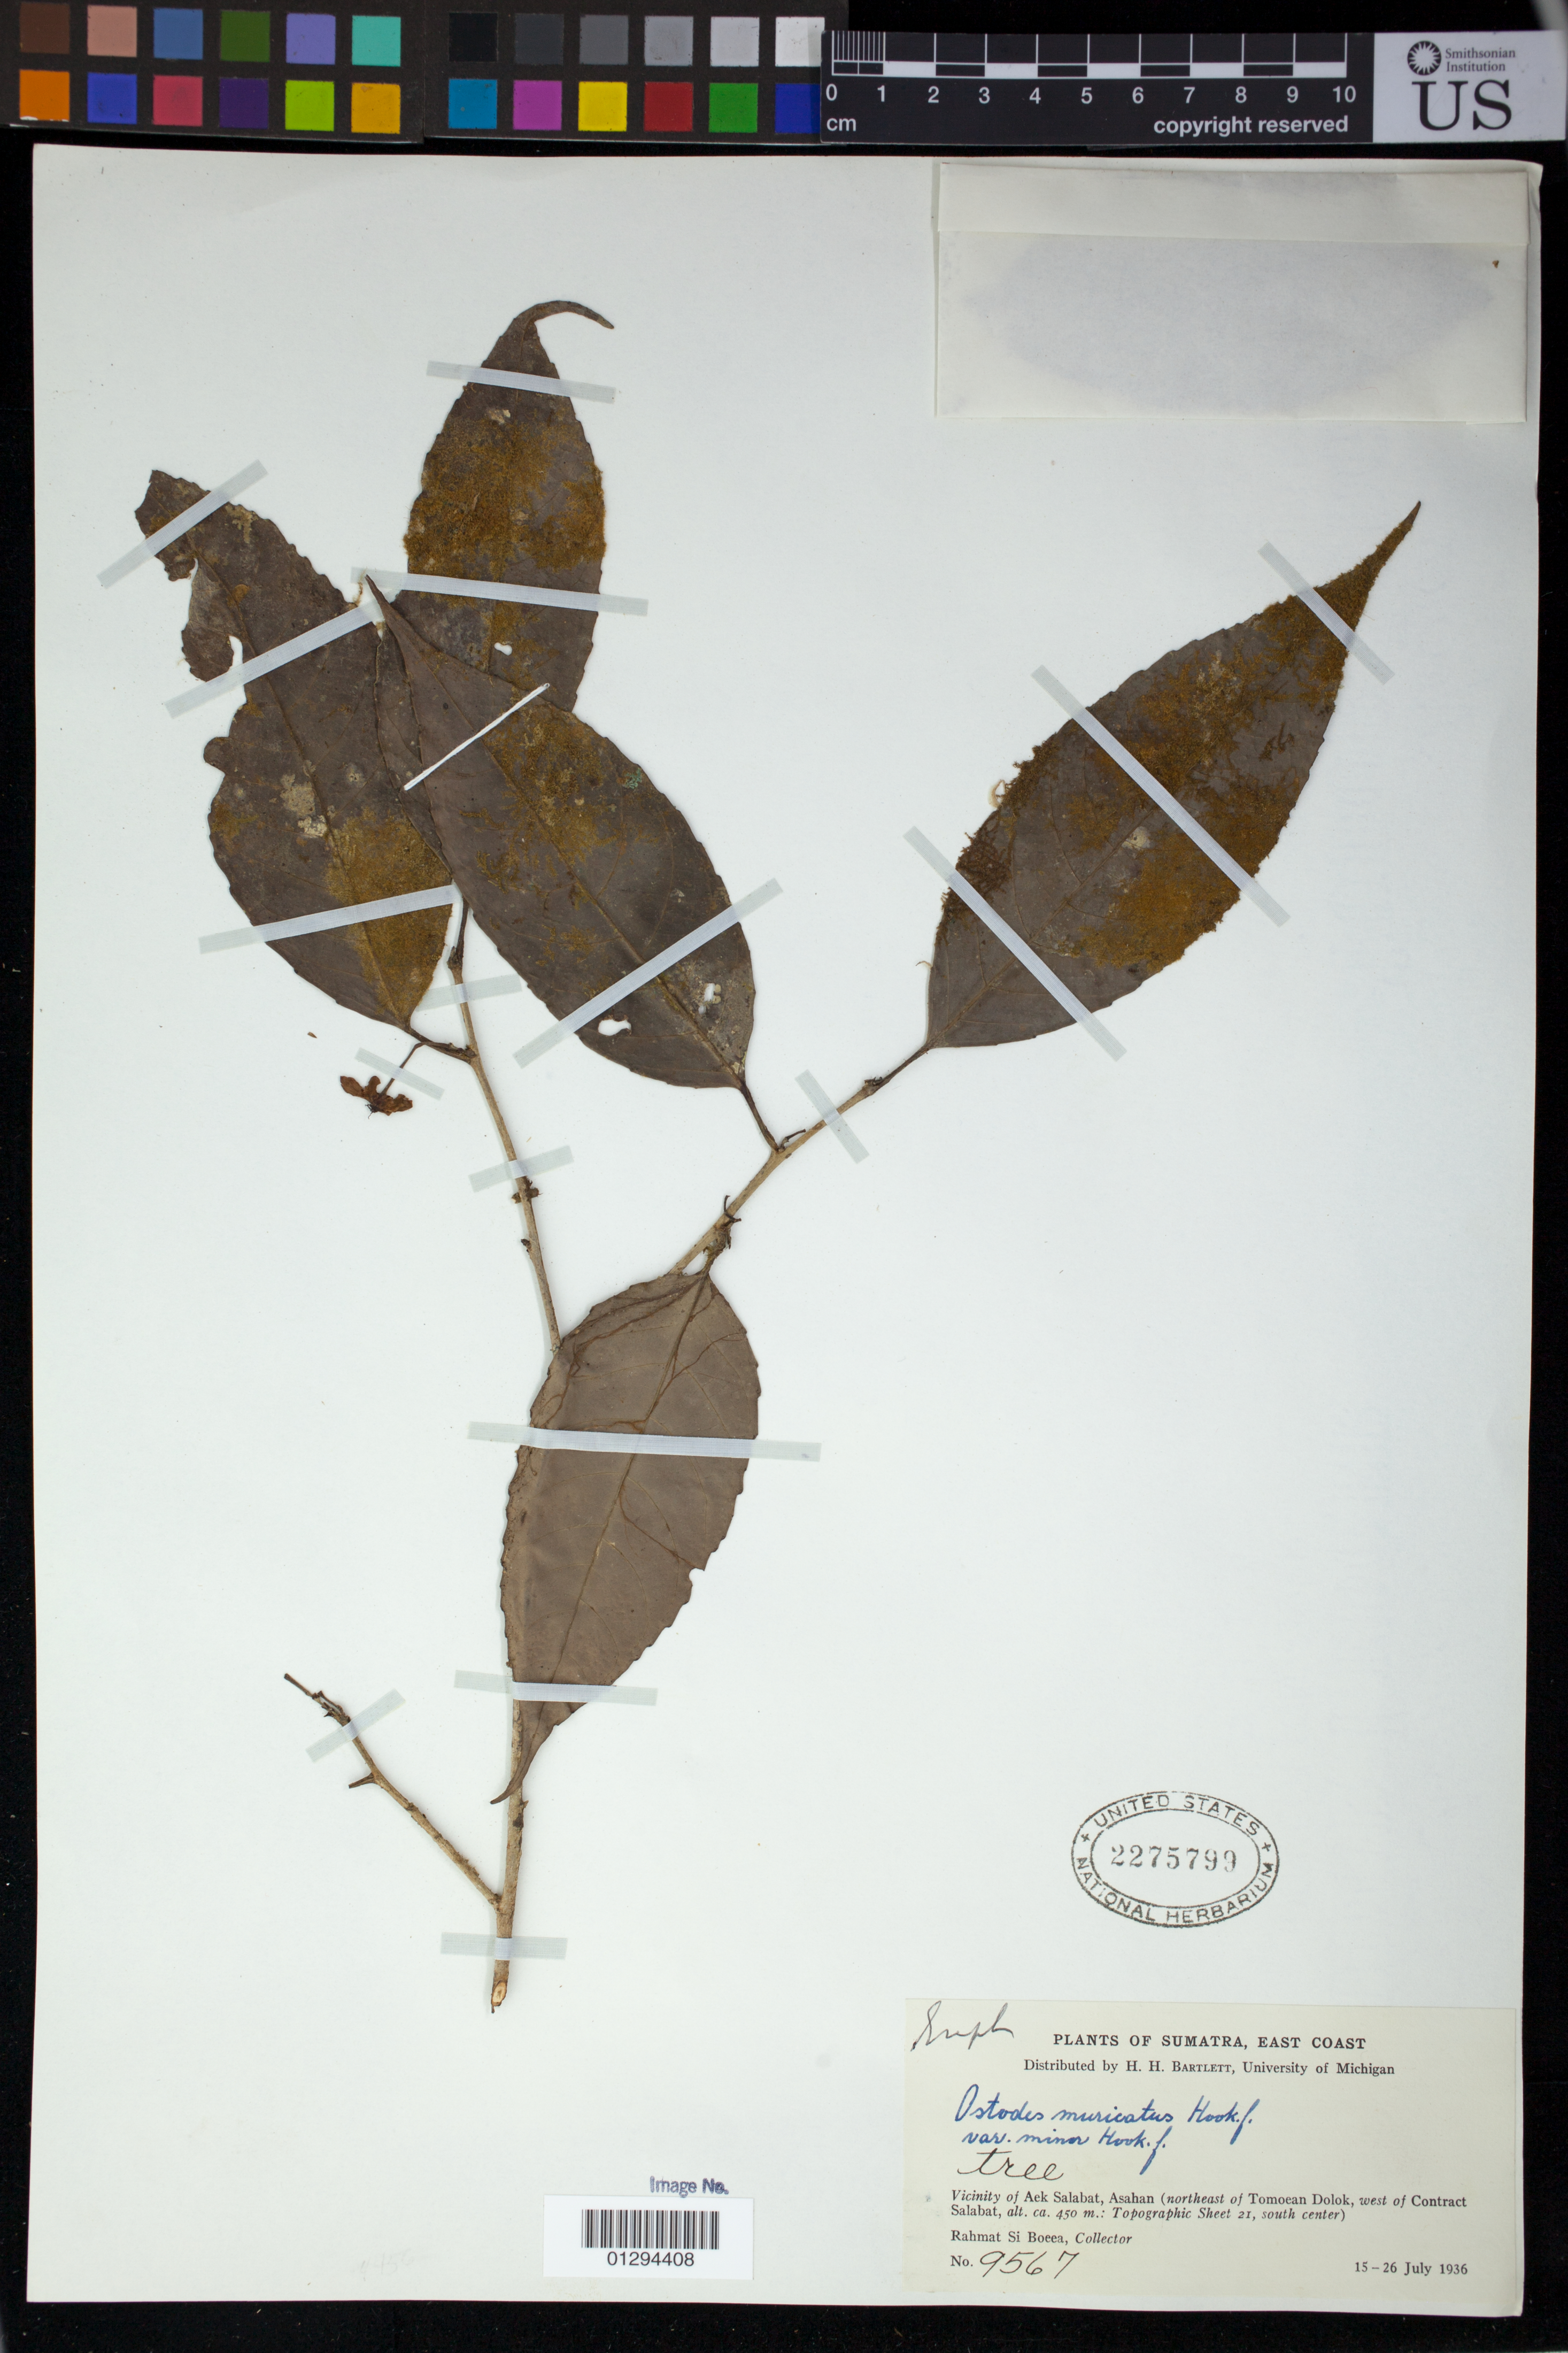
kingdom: Plantae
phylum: Tracheophyta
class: Magnoliopsida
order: Malpighiales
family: Euphorbiaceae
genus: Dimorphocalyx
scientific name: Dimorphocalyx muricatus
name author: (Hook. f.) Airy Shaw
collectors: Rahmat Si Boeea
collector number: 9567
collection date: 1936-07-15/1936-07-26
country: Indonesia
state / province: Sumatra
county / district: Sumatera Utara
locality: Vicinity of Aek Salabat, Asahan (northeast of Tomoean Dolok, west of Contract Salabat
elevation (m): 450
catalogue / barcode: US 2275799